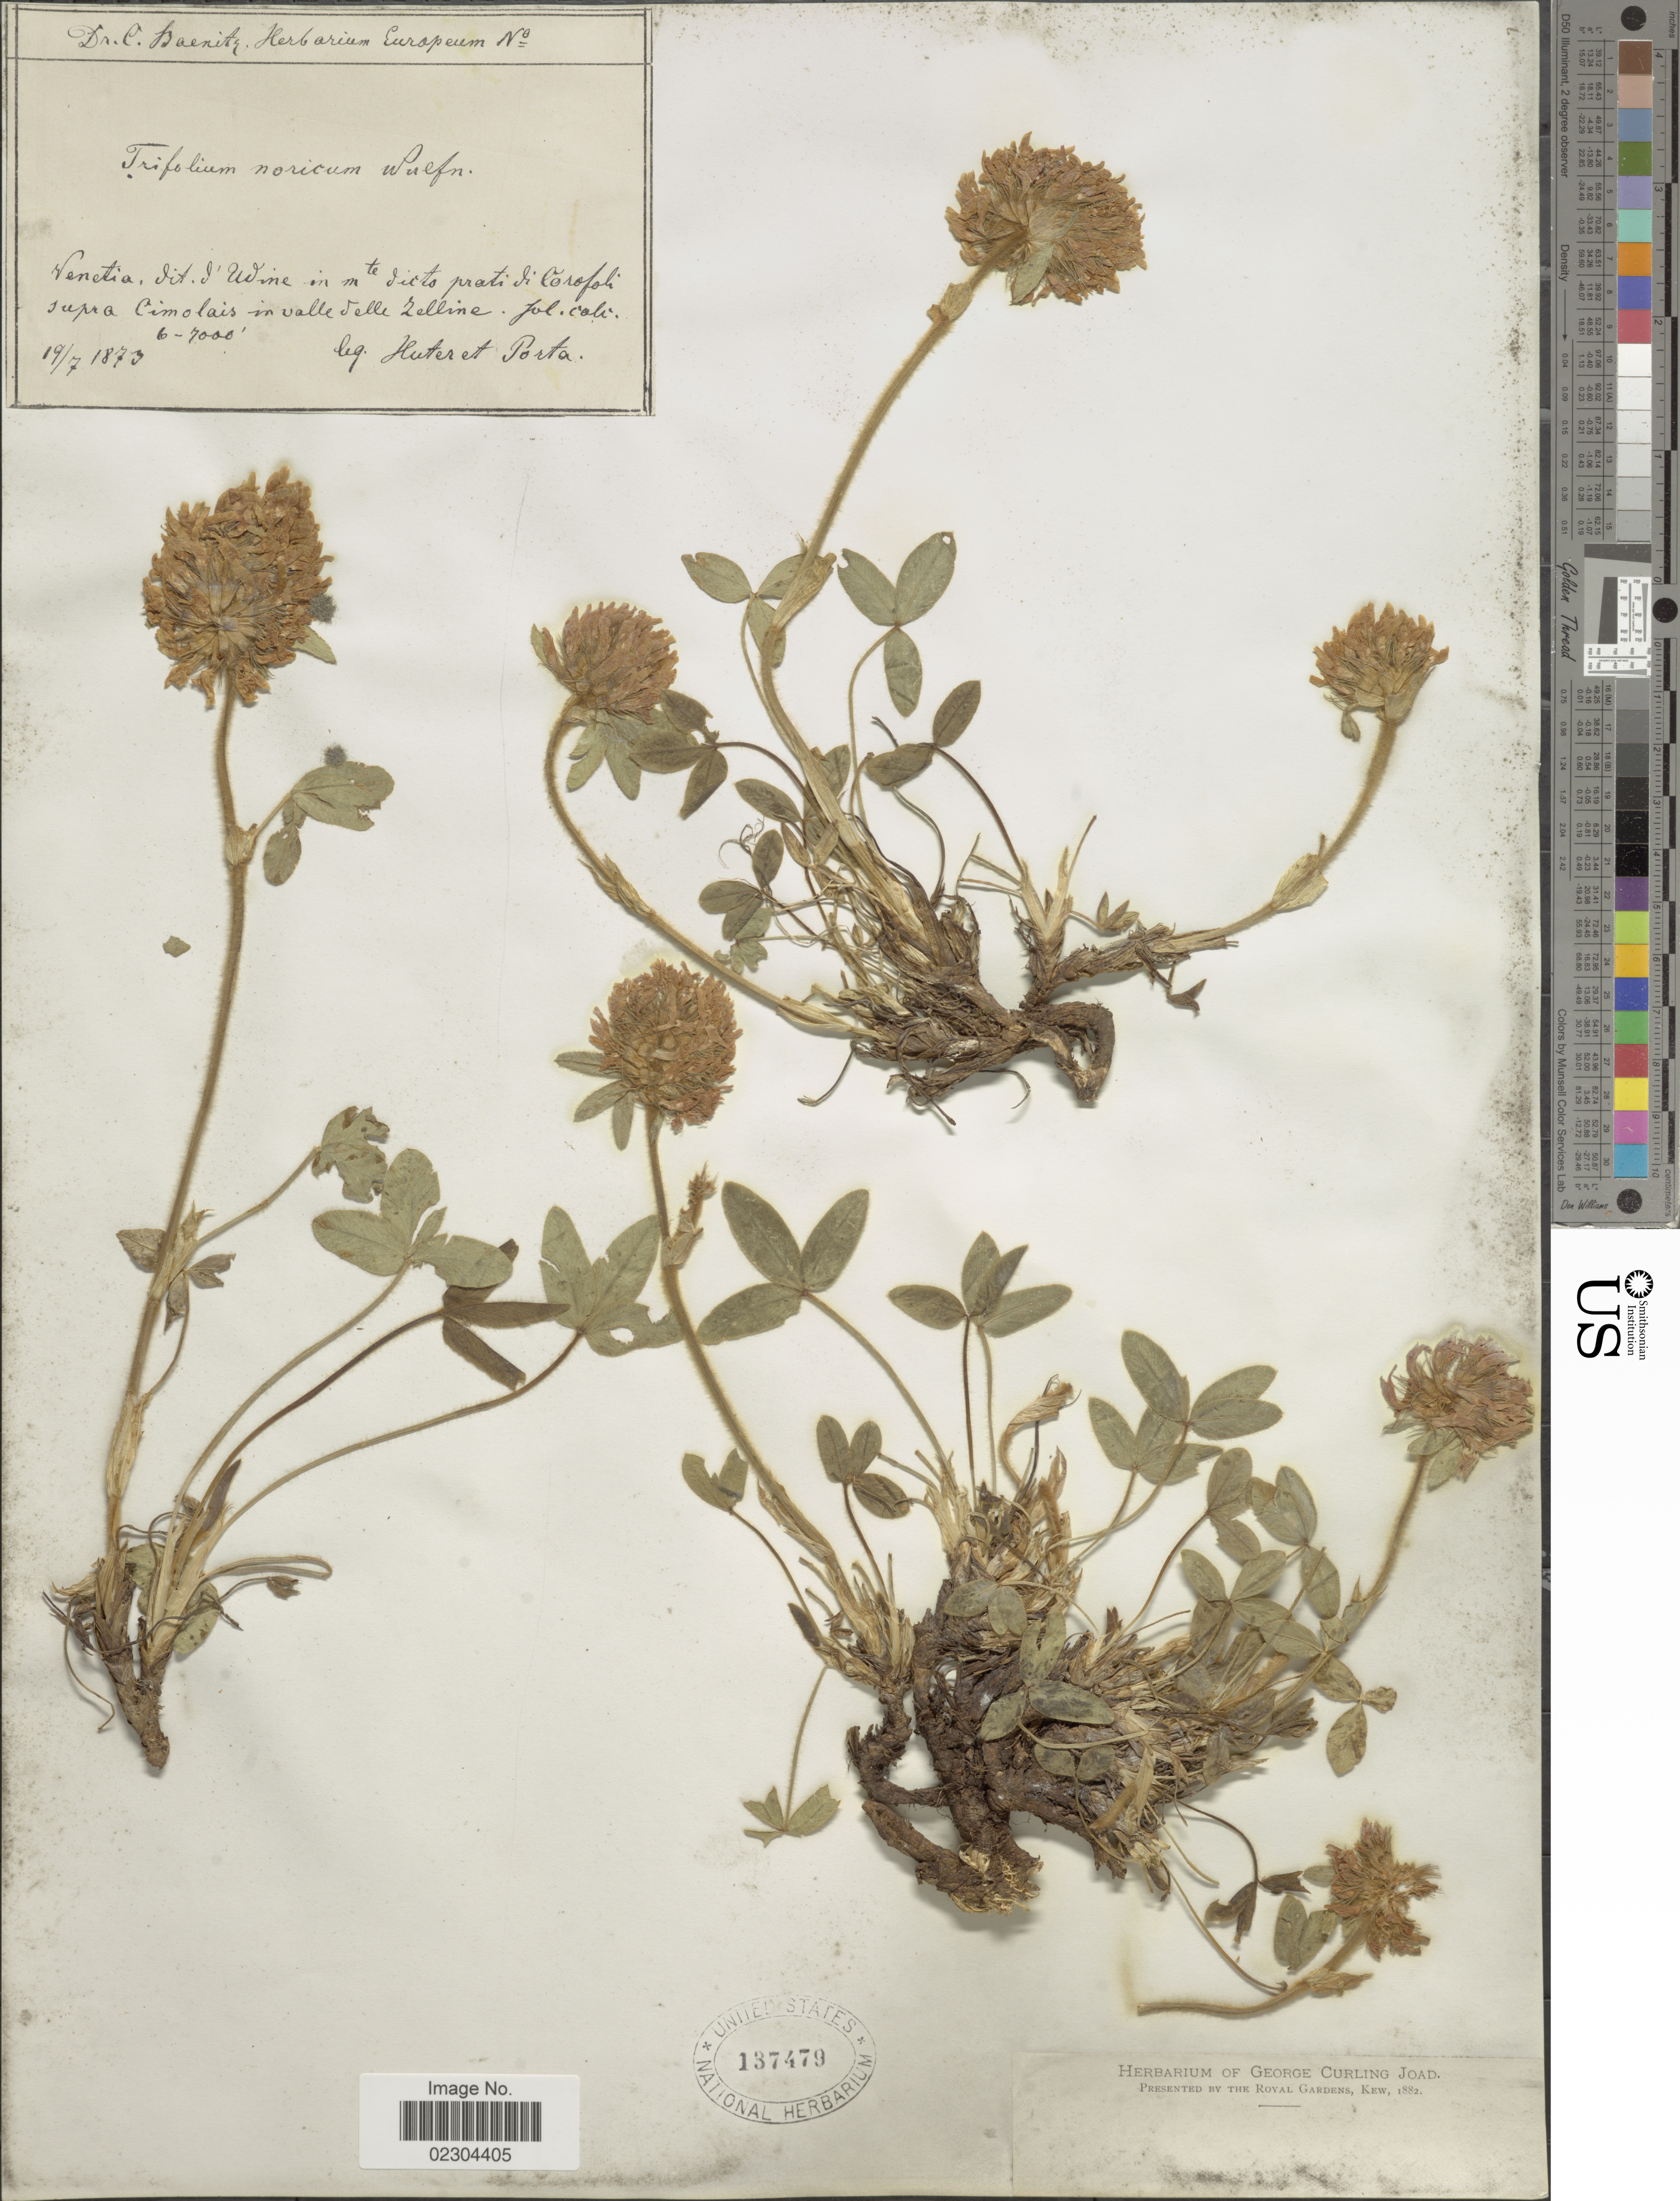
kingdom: Plantae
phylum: Tracheophyta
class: Magnoliopsida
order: Fabales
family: Fabaceae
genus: Trifolium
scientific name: Trifolium noricum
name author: Wulfen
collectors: -. Huter & -- Porta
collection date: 1873-07-19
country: Italy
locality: Venetia, dit. d'Udine in mte dicto prati di Corodoli supra Cimolais in valle delle Zelline Jol. cali. [interpreted]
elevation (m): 1829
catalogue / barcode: US 137479